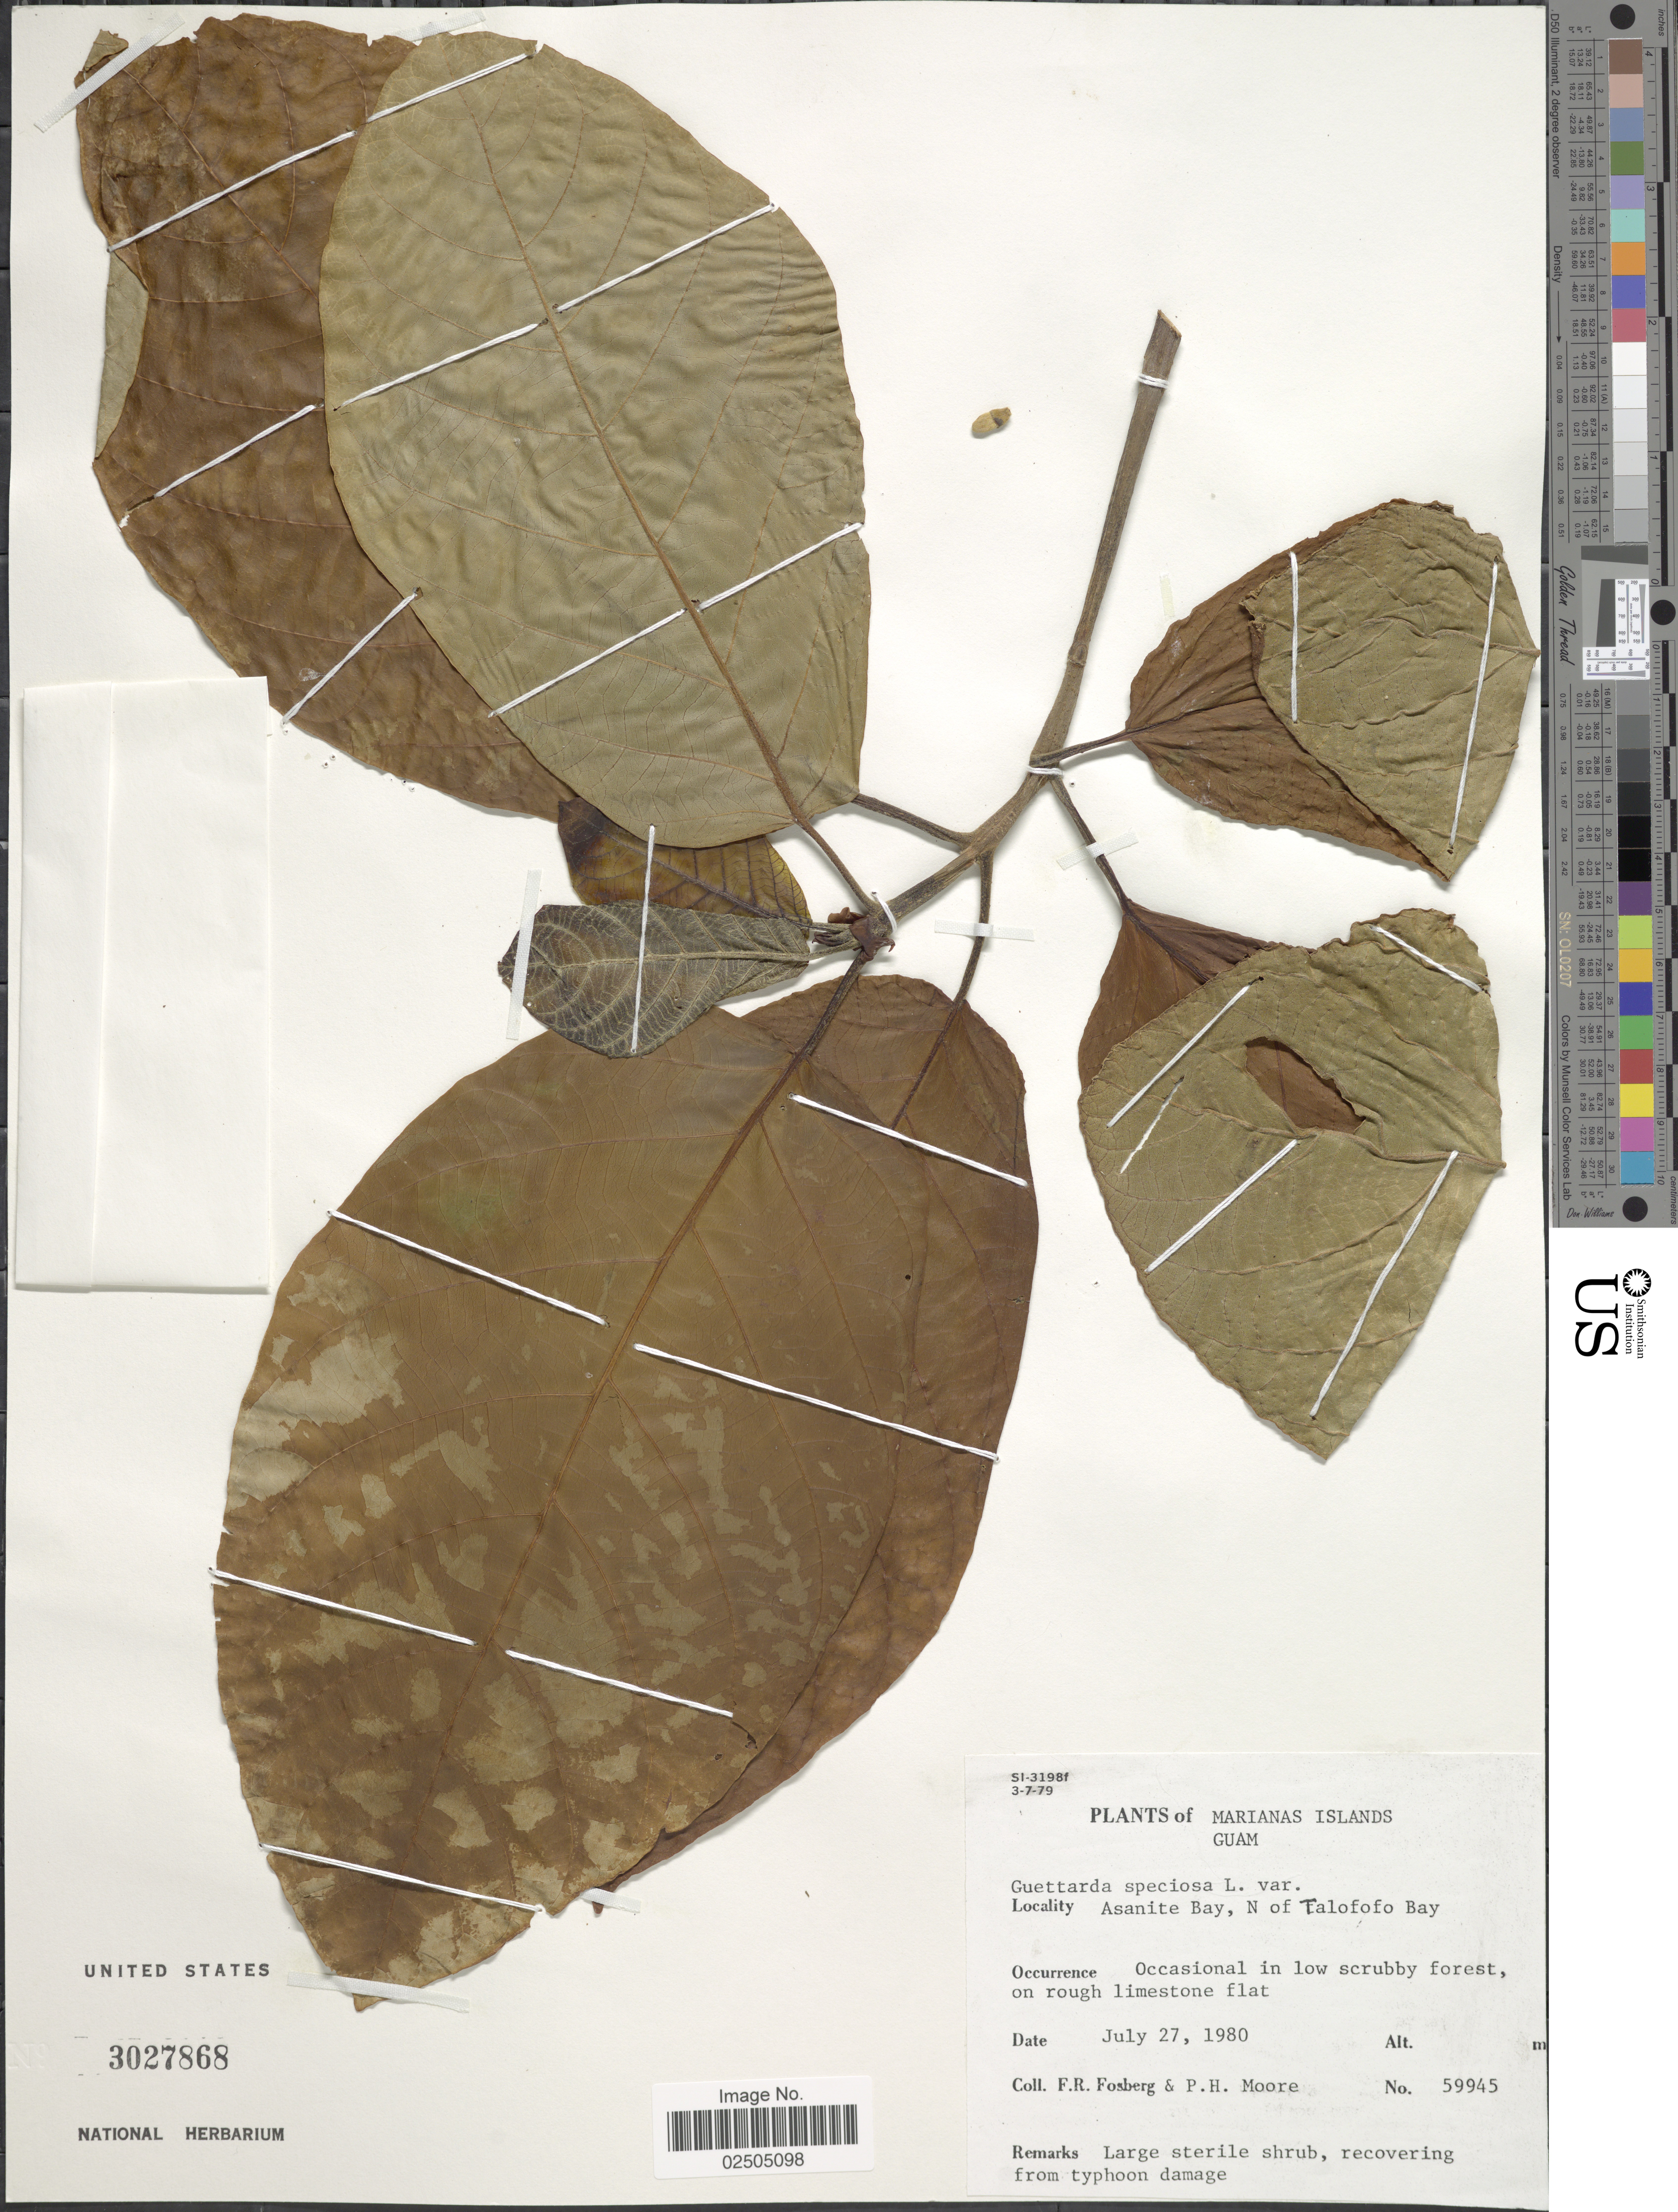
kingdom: Plantae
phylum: Tracheophyta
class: Magnoliopsida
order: Gentianales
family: Rubiaceae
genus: Guettarda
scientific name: Guettarda speciosa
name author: L.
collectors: F. R. Fosberg & P. H. Moore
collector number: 59945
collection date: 1980-07-27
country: Guam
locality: Marianas Islands, Asanite Bay, N of Talofofo Bay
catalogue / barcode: US 3027868